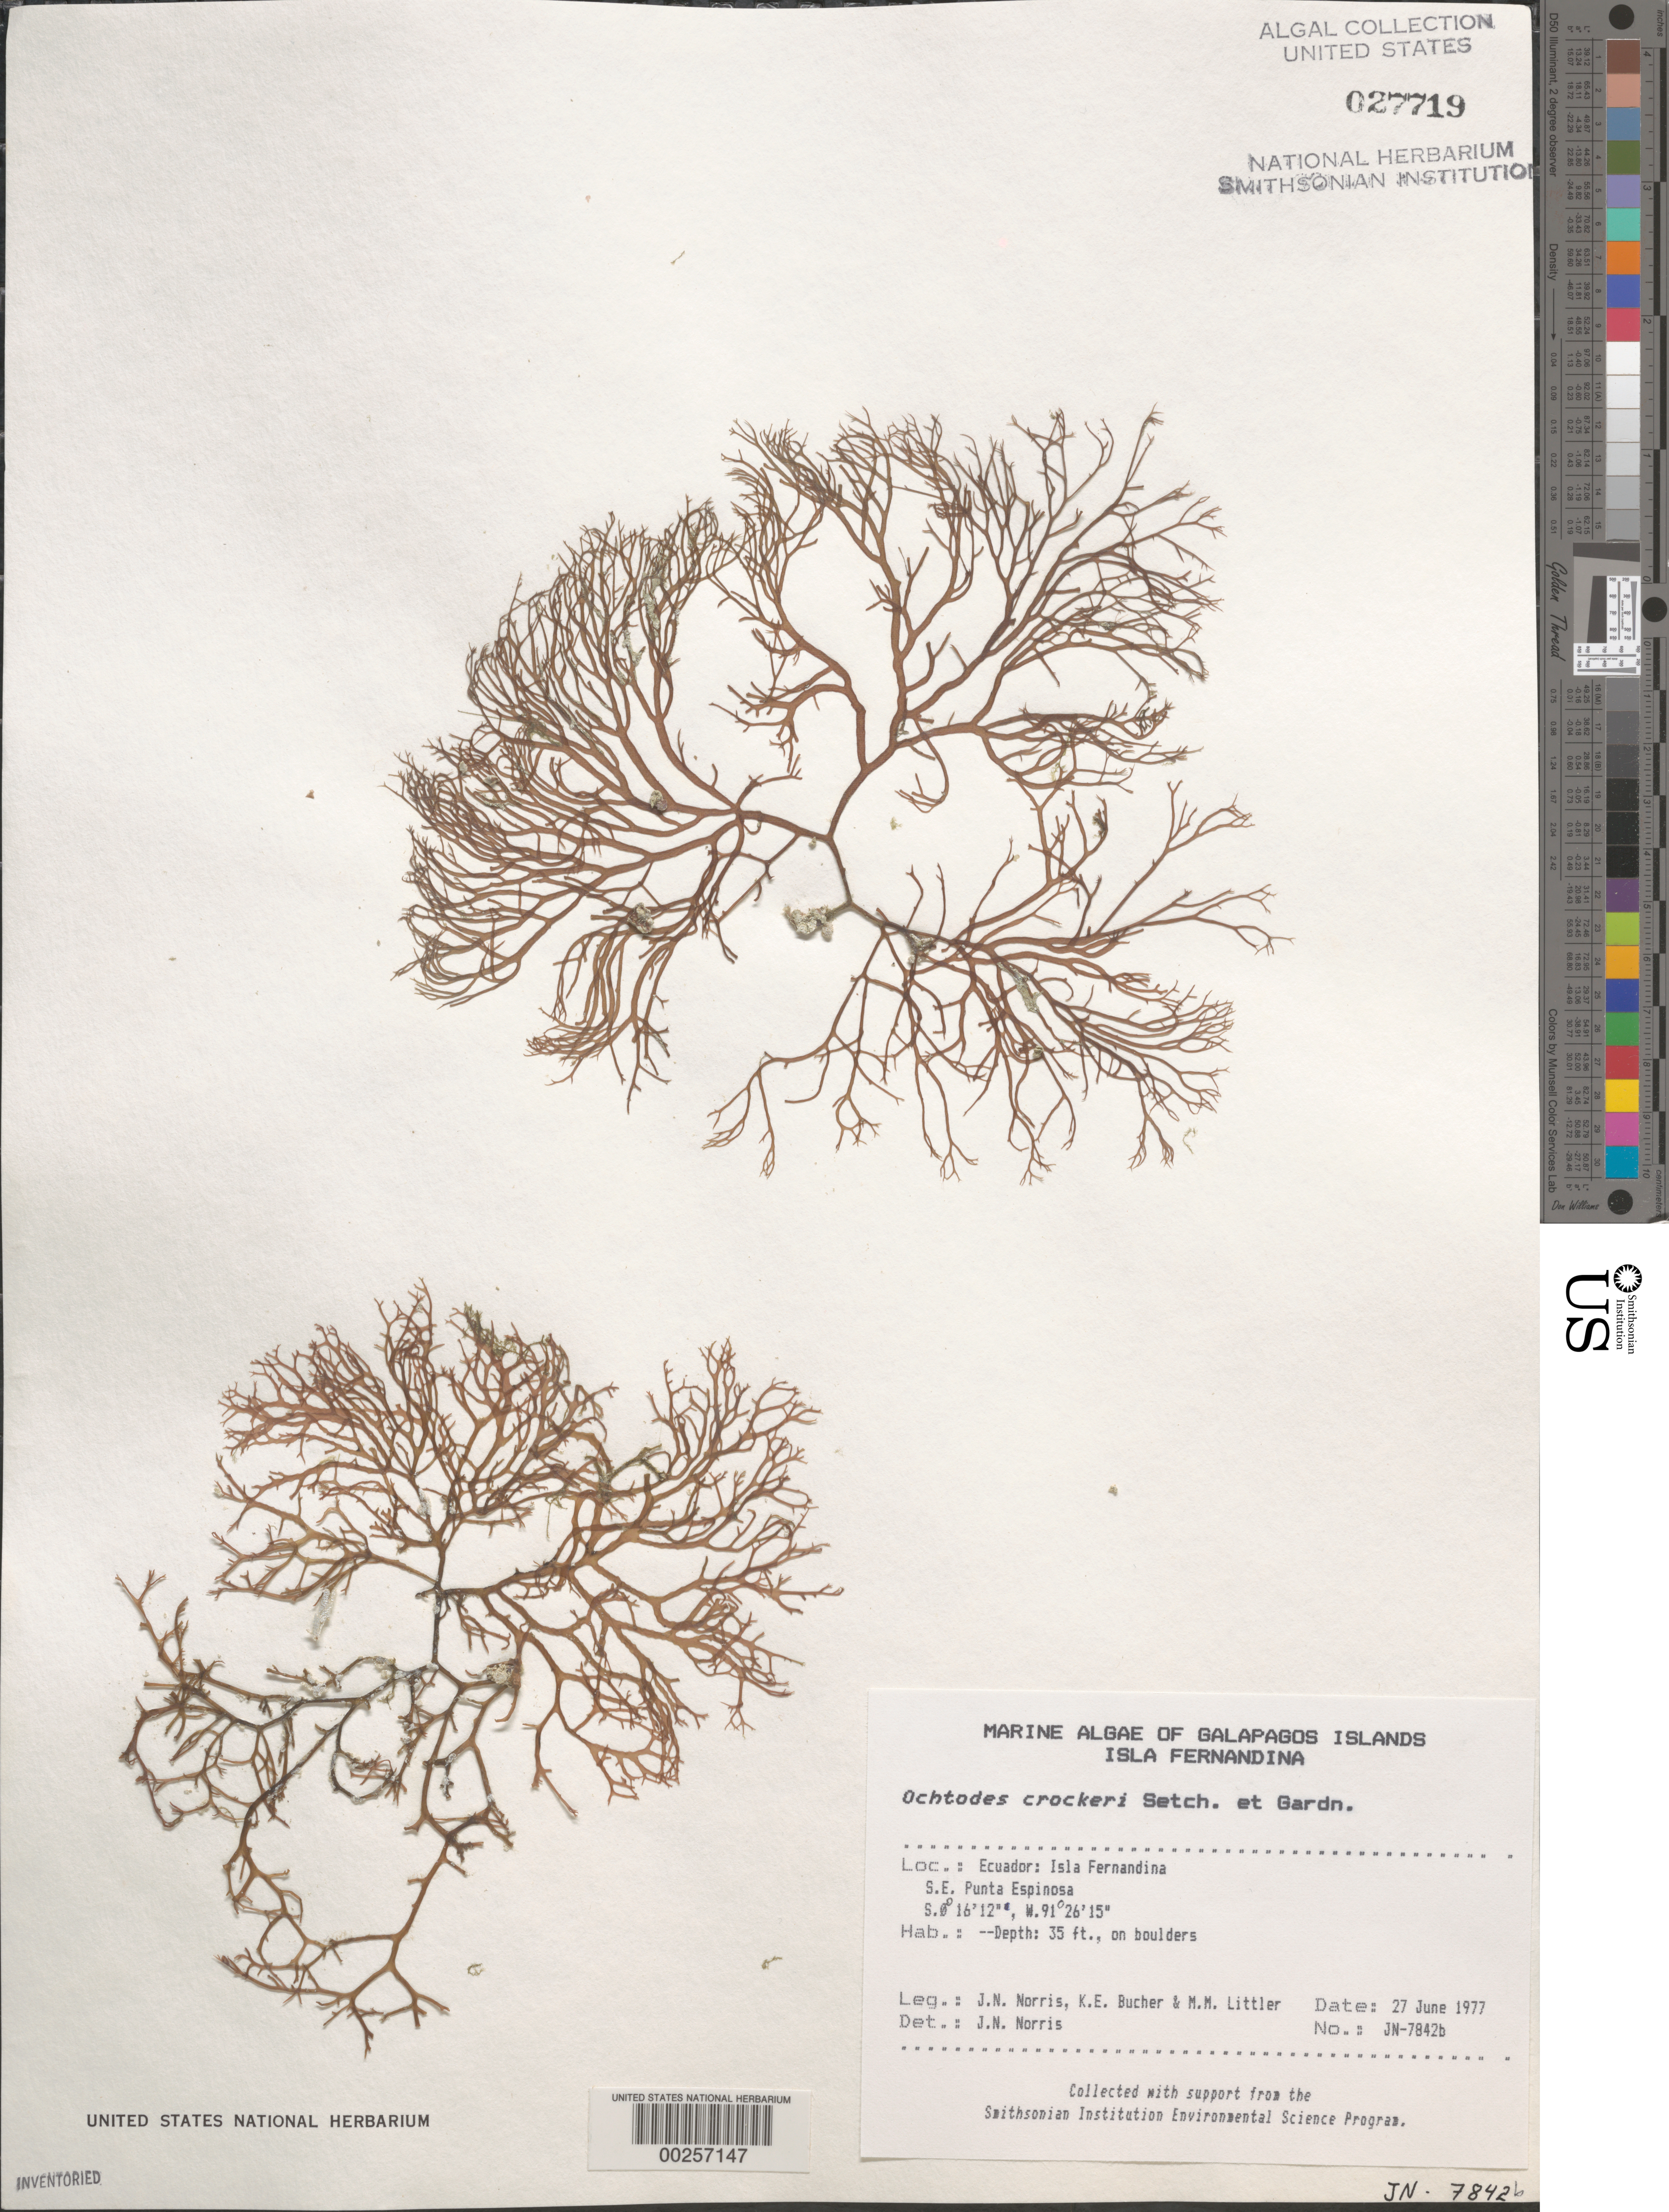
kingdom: Plantae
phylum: Rhodophyta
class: Florideophyceae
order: Gigartinales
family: Rhizophyllidaceae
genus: Ochtodes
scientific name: Ochtodes crockeri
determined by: Norris, James N.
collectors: J. N. Norris, K. E. Bucher & M. M. Littler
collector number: JN-7842b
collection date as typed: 27 Jun 1977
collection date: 1977-06-27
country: Ecuador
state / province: Colón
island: Fernandina [Narborough]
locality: Punta Espinosa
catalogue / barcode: US 27719